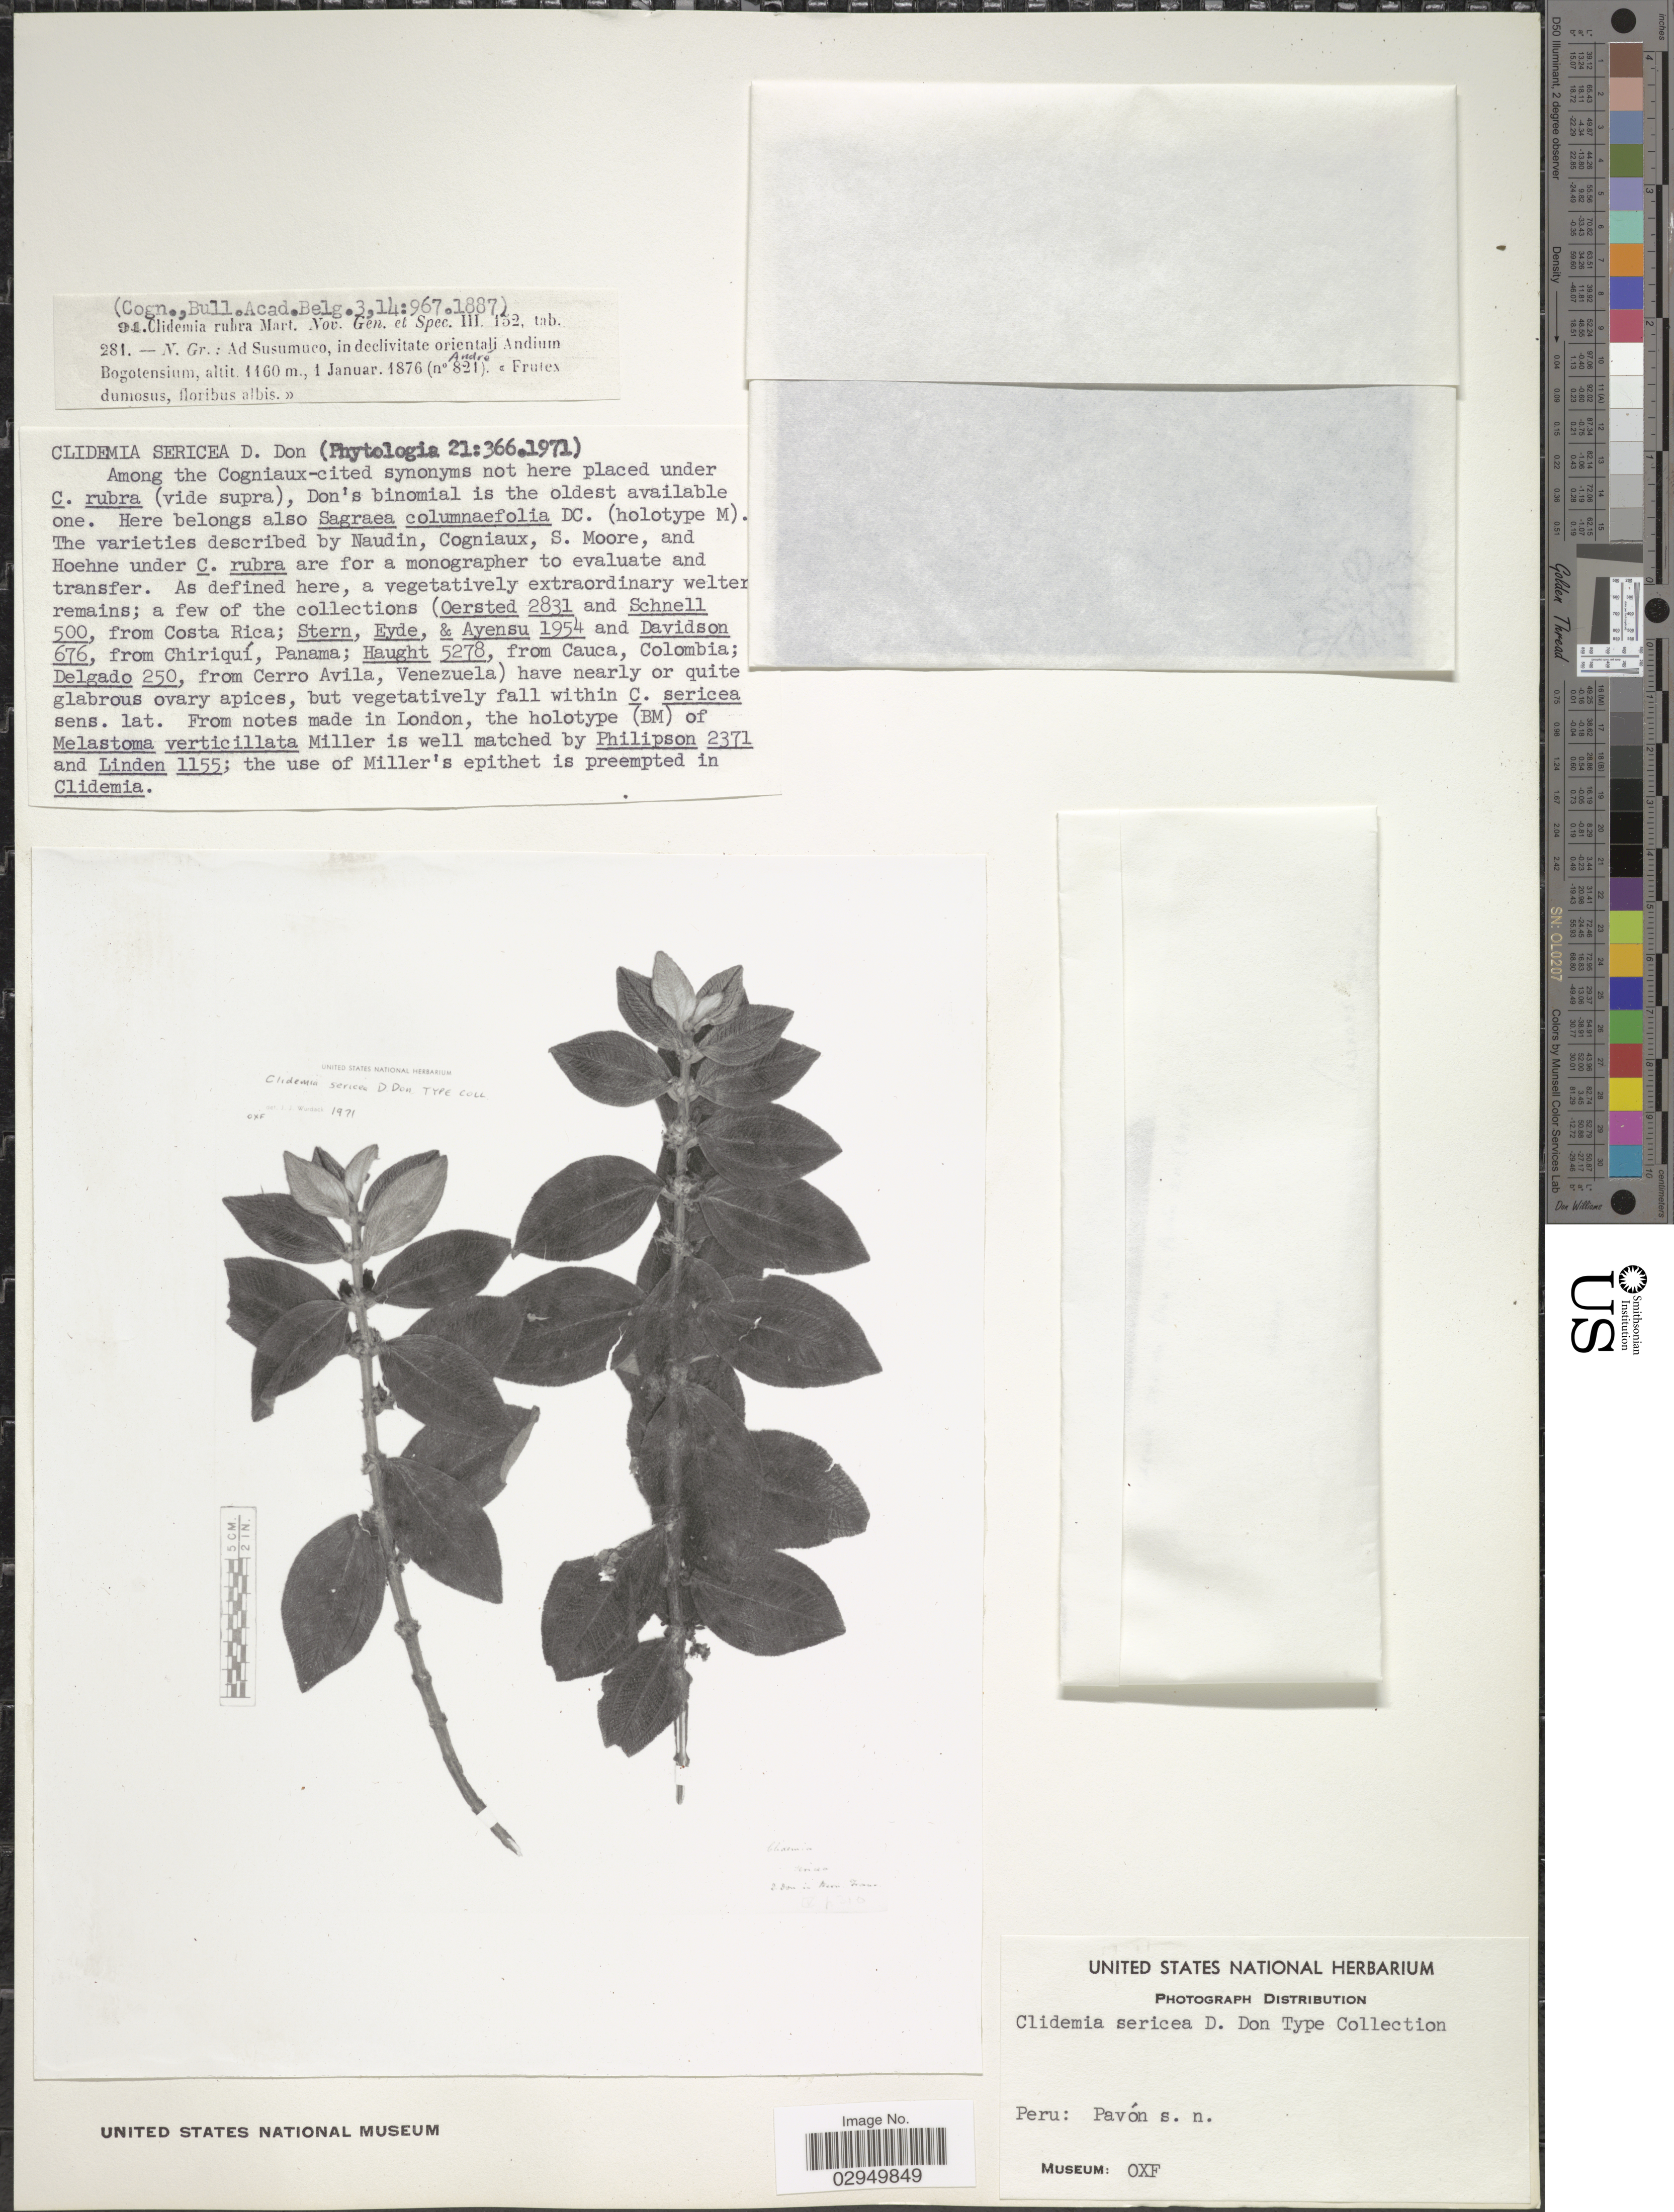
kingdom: Plantae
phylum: Tracheophyta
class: Magnoliopsida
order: Myrtales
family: Melastomataceae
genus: Clidemia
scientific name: Clidemia sericea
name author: D. Don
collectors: -. Pavon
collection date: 1876-01-01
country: Peru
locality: Ad Susumuco, in declivitate orientali Andium Bogotensium. [unsure placement]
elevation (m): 1160